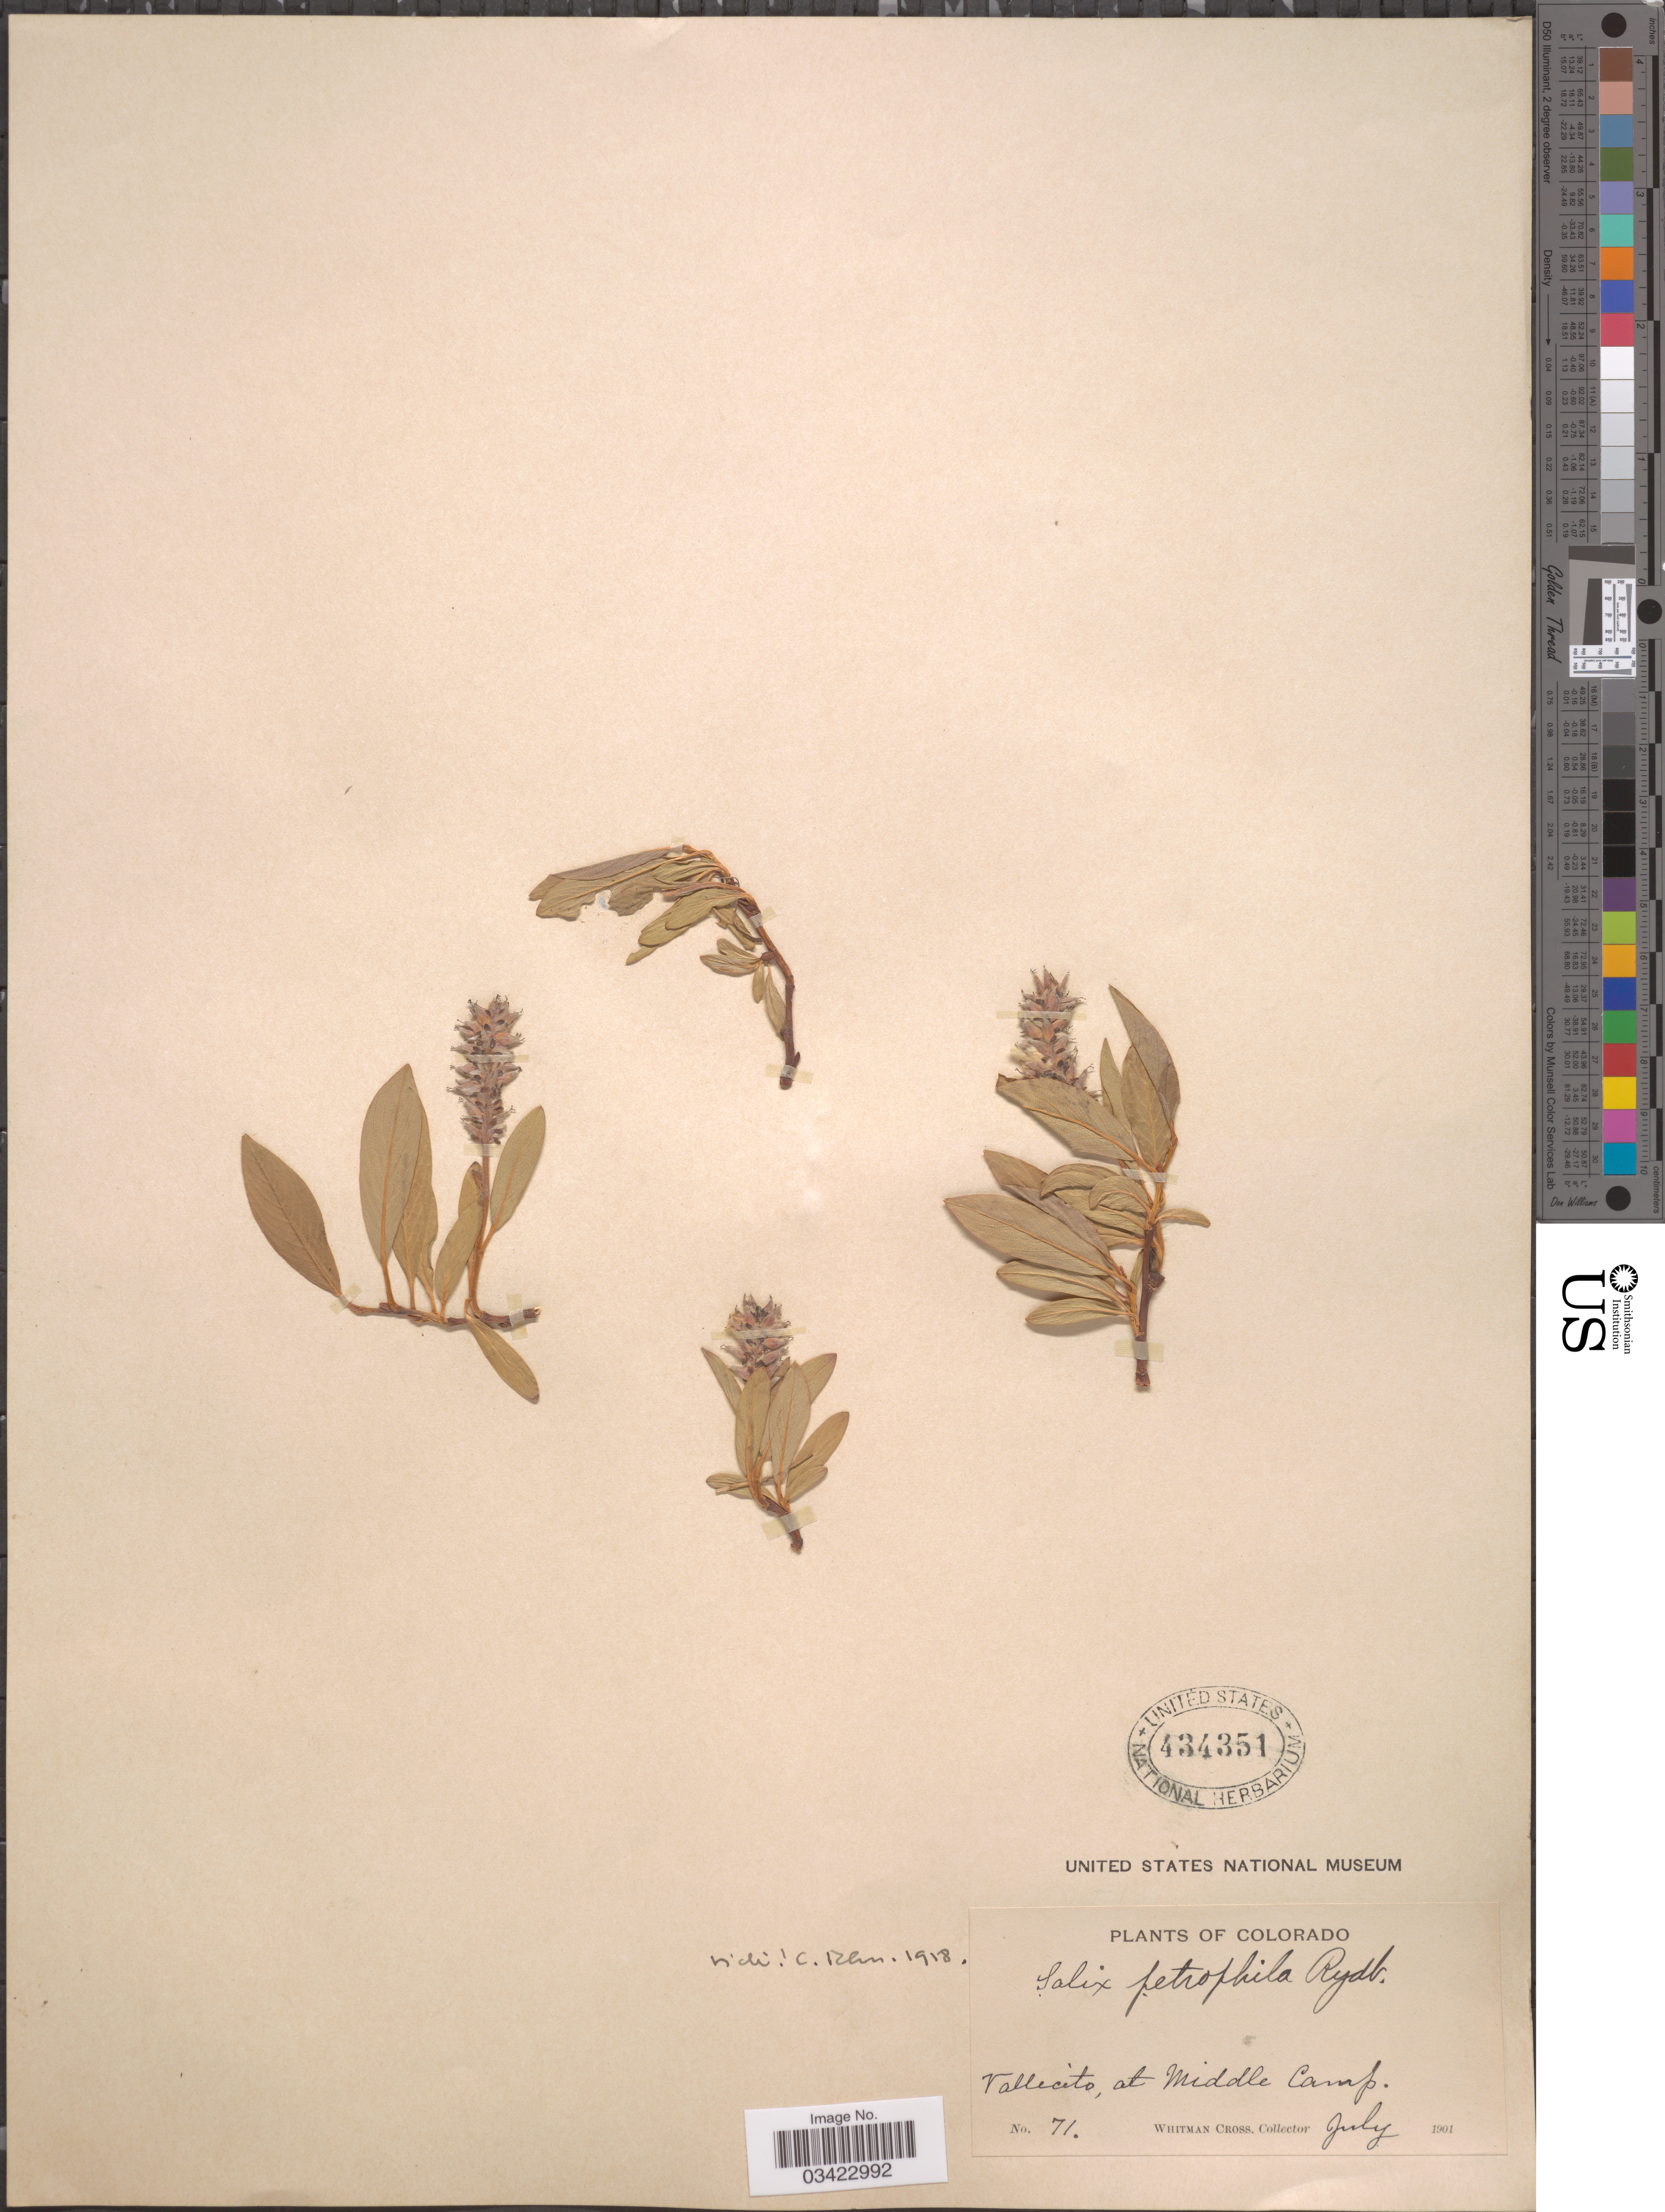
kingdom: Plantae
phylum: Tracheophyta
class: Magnoliopsida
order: Malpighiales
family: Salicaceae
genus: Salix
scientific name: Salix anglorum var. antiplasta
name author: C.K. Schneid.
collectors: W. Cross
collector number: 71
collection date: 1901-07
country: United States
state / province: Colorado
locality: Vallecito, at Middle Camp.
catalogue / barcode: US 434351